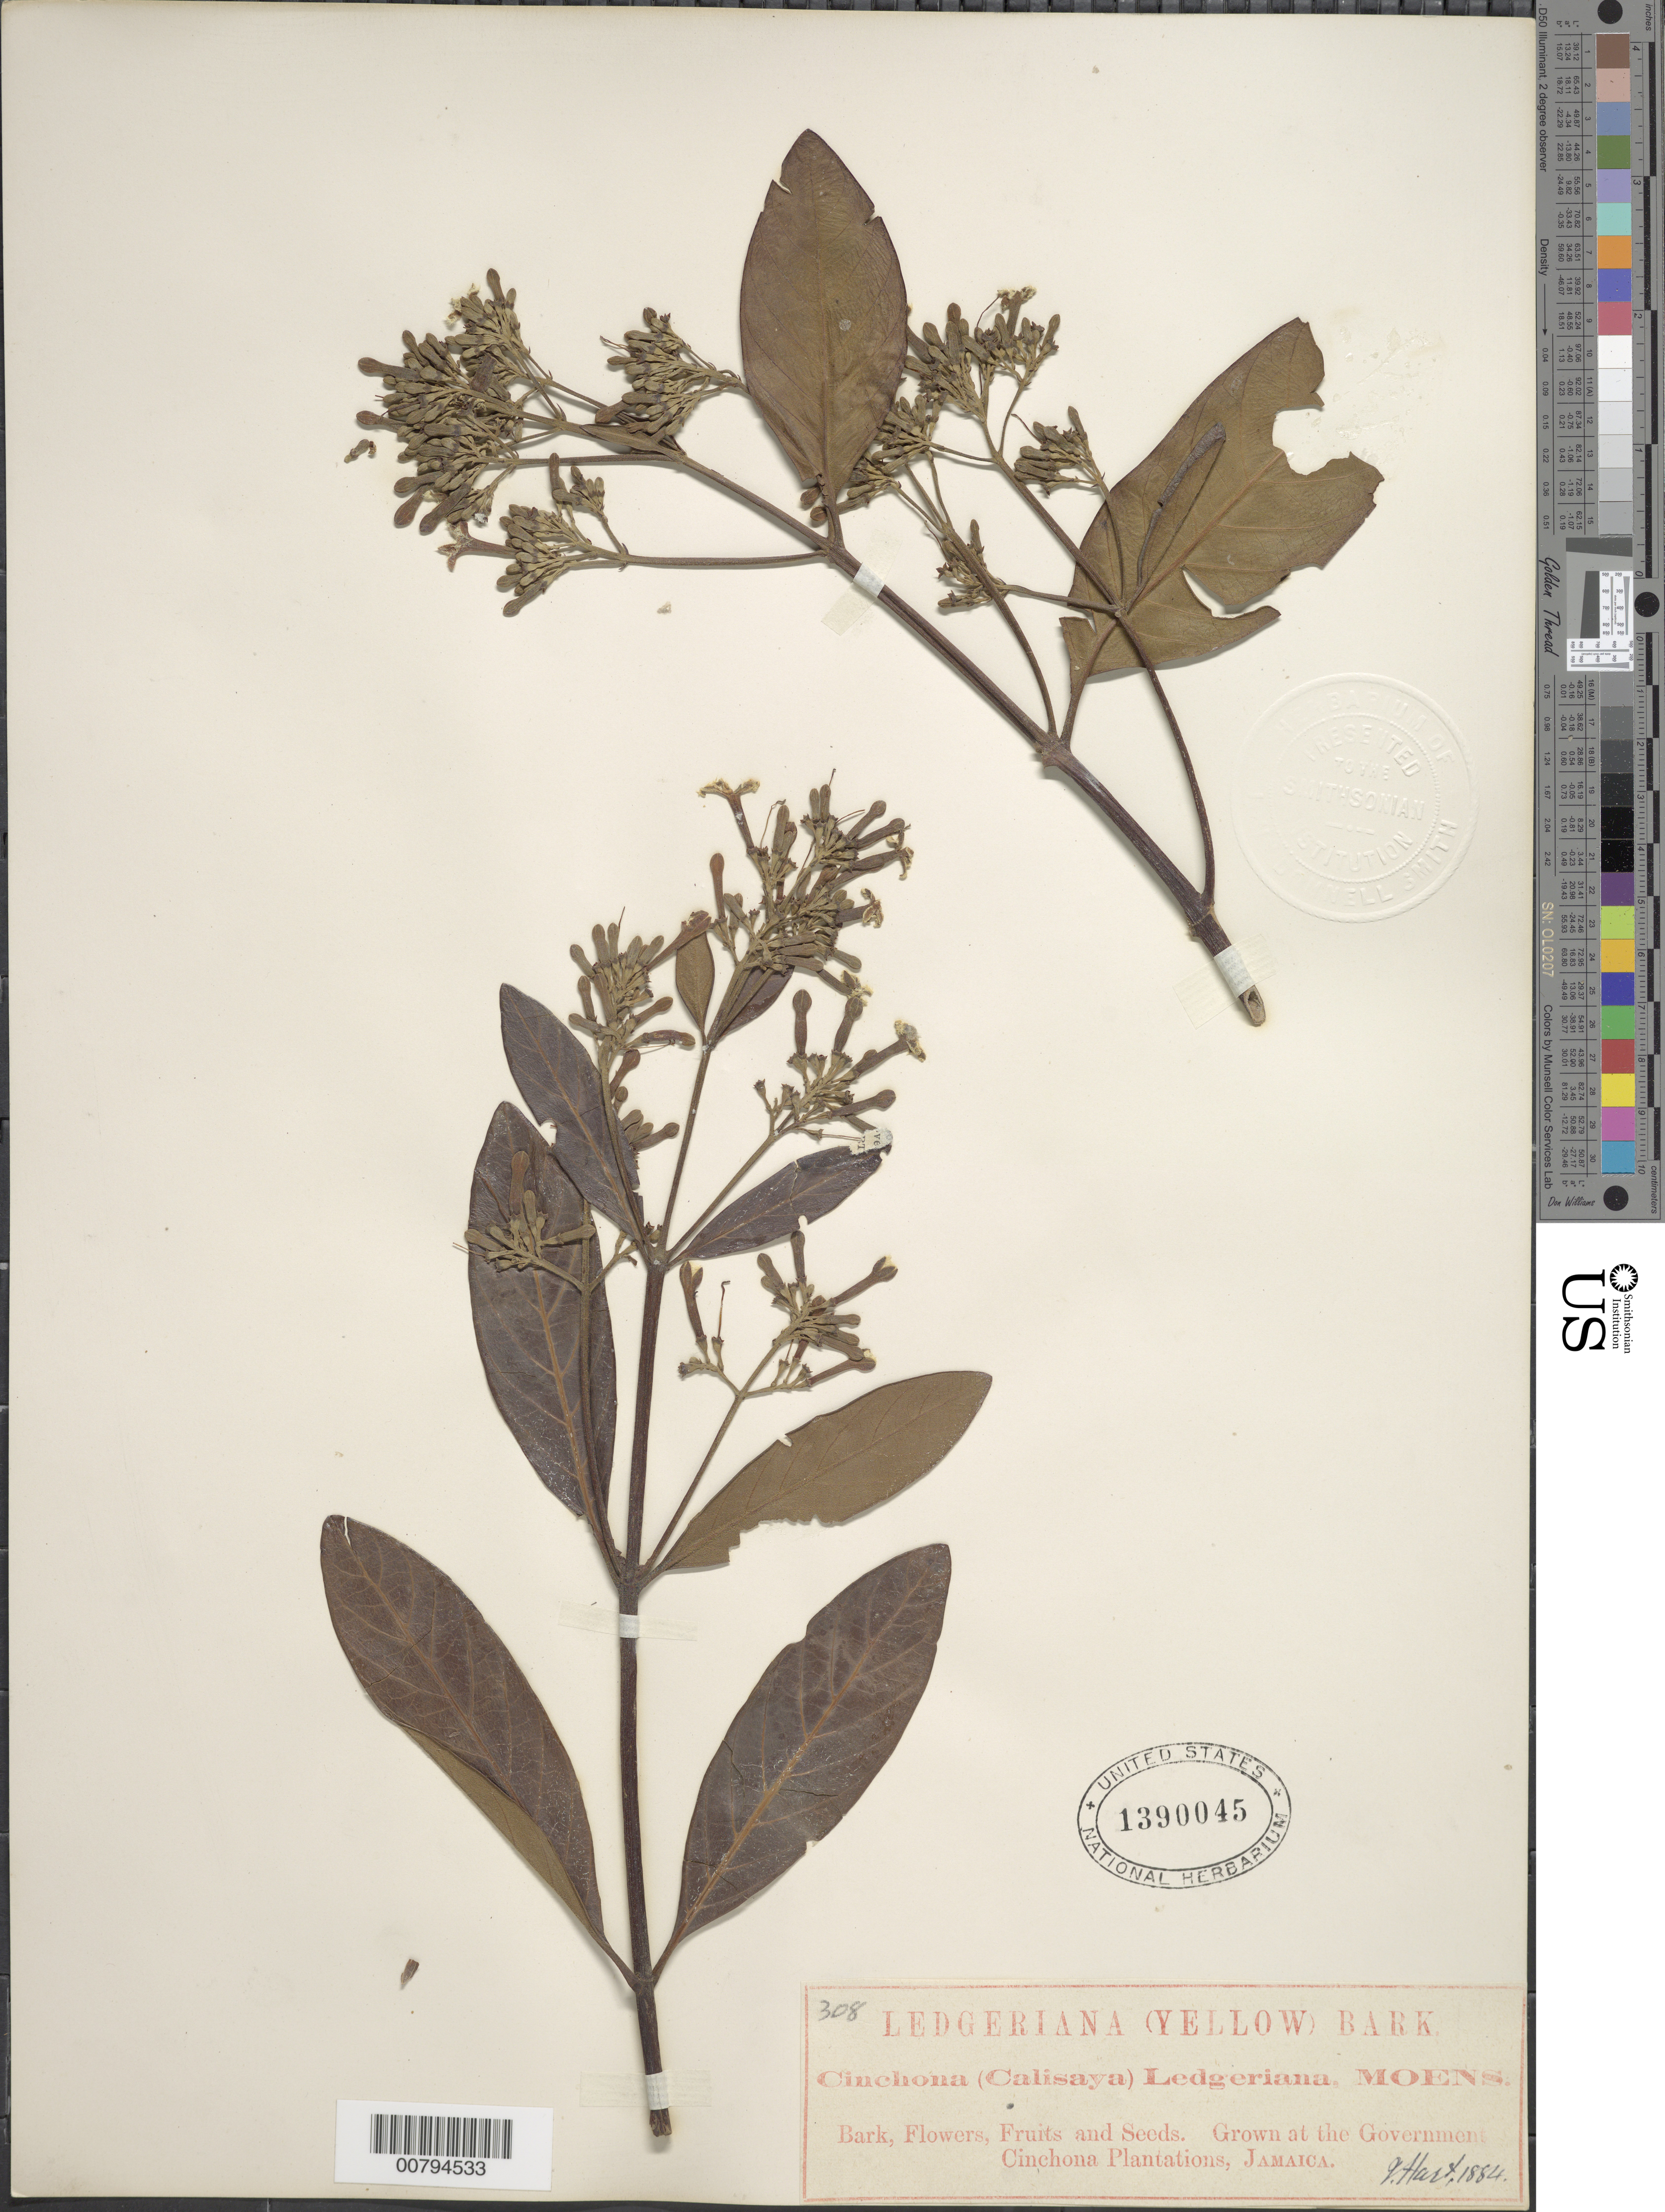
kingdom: Plantae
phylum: Tracheophyta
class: Magnoliopsida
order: Gentianales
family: Rubiaceae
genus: Cinchona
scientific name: Cinchona sp.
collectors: J. Hart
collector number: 308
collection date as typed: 1884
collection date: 1884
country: Jamaica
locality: Grown at the Government Cinchona Plantations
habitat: Plantation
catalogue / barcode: US 1390045